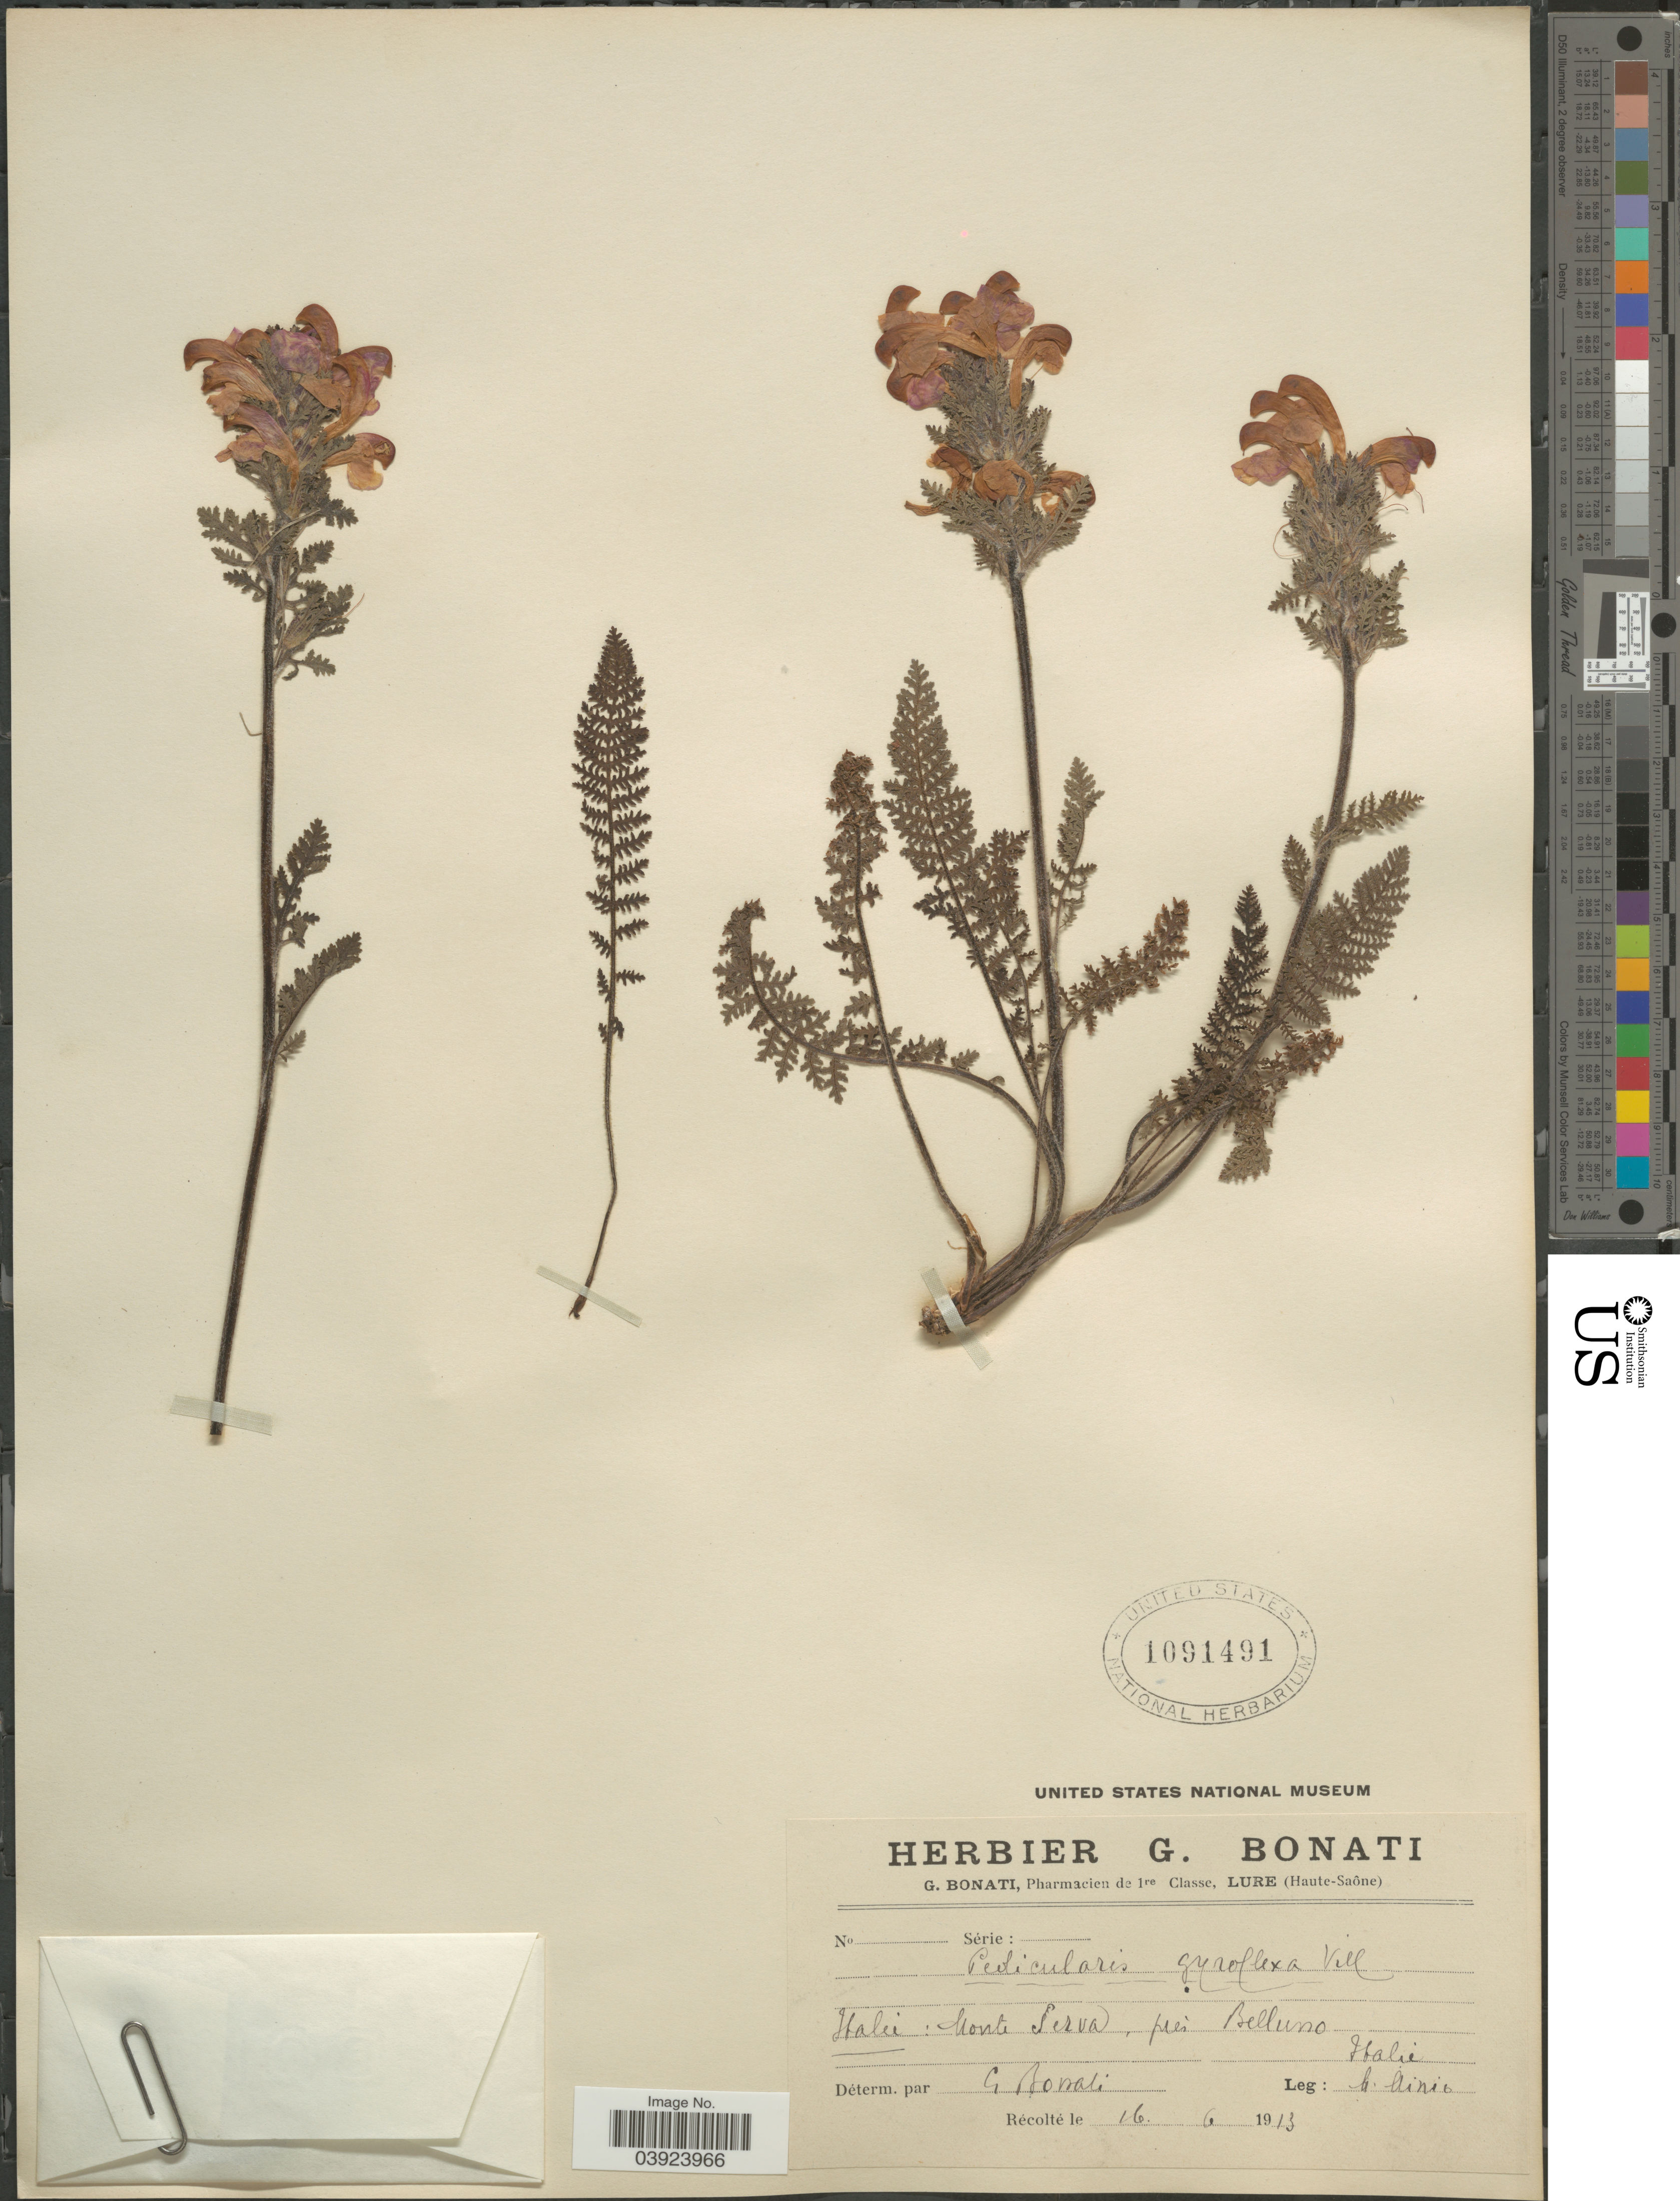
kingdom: Plantae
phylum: Tracheophyta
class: Magnoliopsida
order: Lamiales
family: Orobanchaceae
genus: Pedicularis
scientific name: Pedicularis gyroflexa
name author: Vill.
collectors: G. Bonati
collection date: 1913-06-16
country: Italy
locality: Monte Serva, près Belluno.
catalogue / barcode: US 1091491